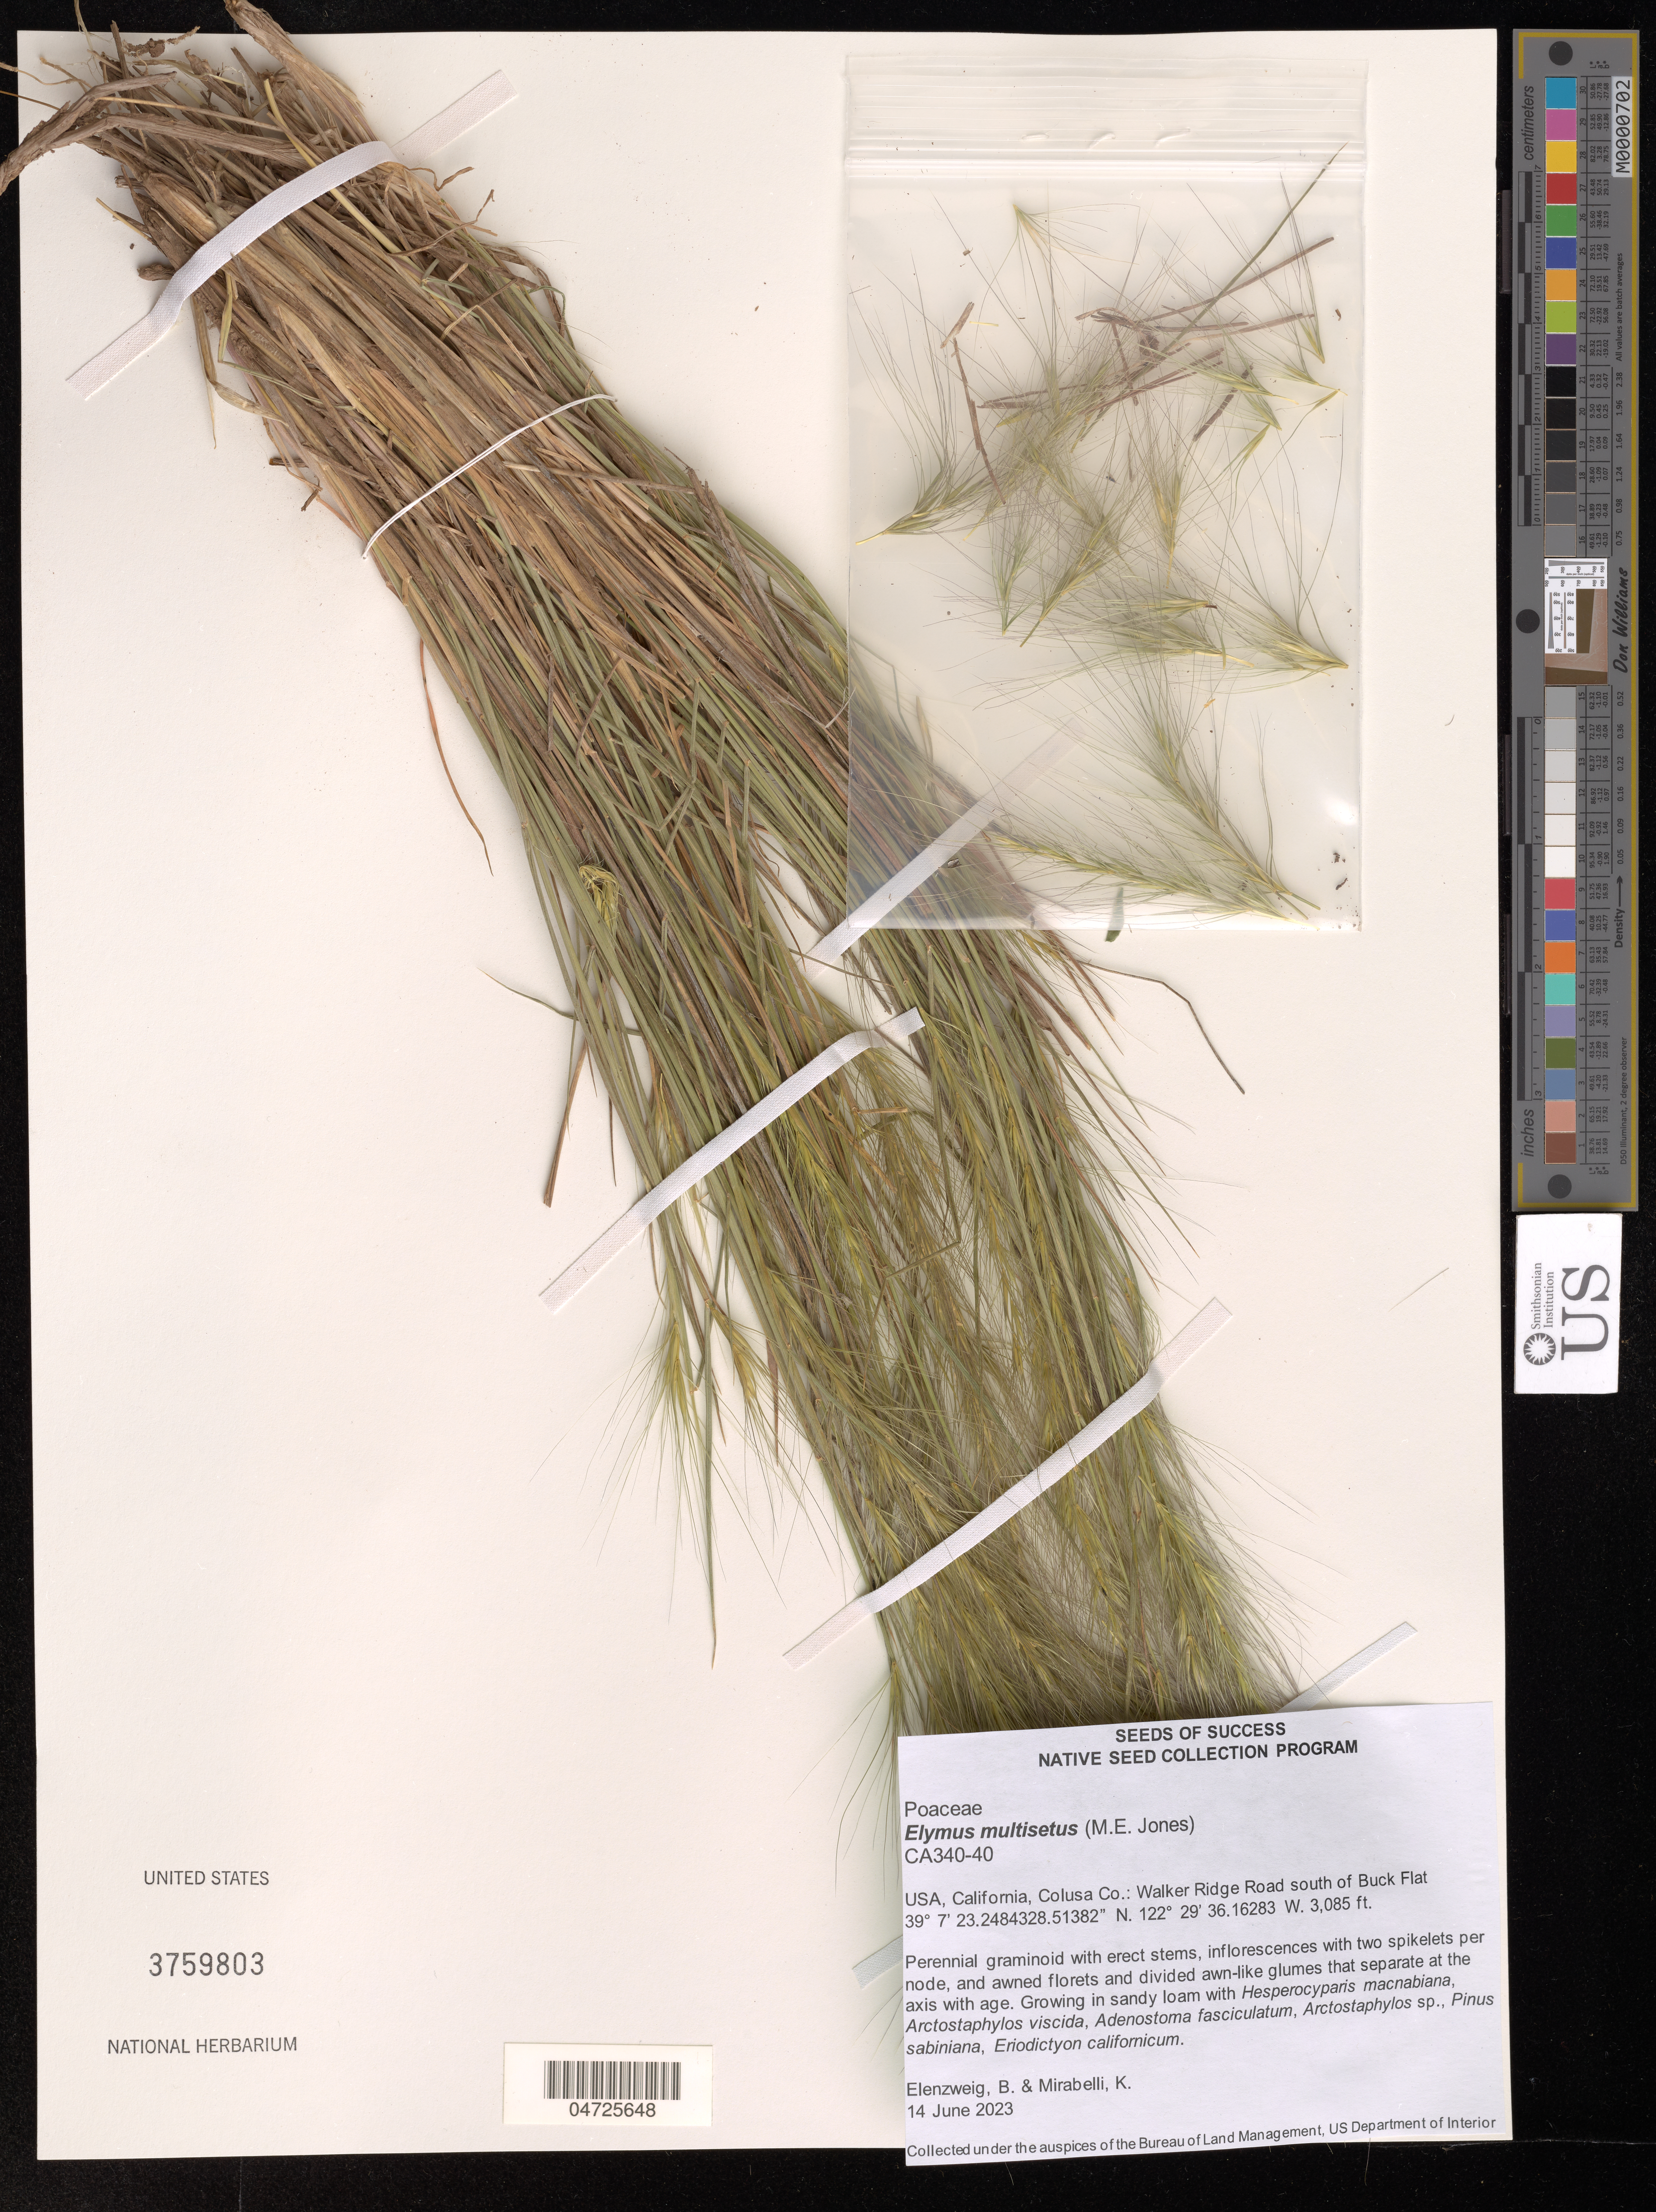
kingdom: Plantae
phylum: Tracheophyta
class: Liliopsida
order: Poales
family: Poaceae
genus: Elymus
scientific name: Elymus multisetus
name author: (J.G. Sm.) Burtt Davy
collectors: B. Elenzweig & K. Mirabelli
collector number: CA340-40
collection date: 2023-06-14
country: United States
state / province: California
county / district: Colusa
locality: Colusa Co.: Walker Ridge Road south of Buck Flat.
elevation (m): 940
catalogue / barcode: US 3759803